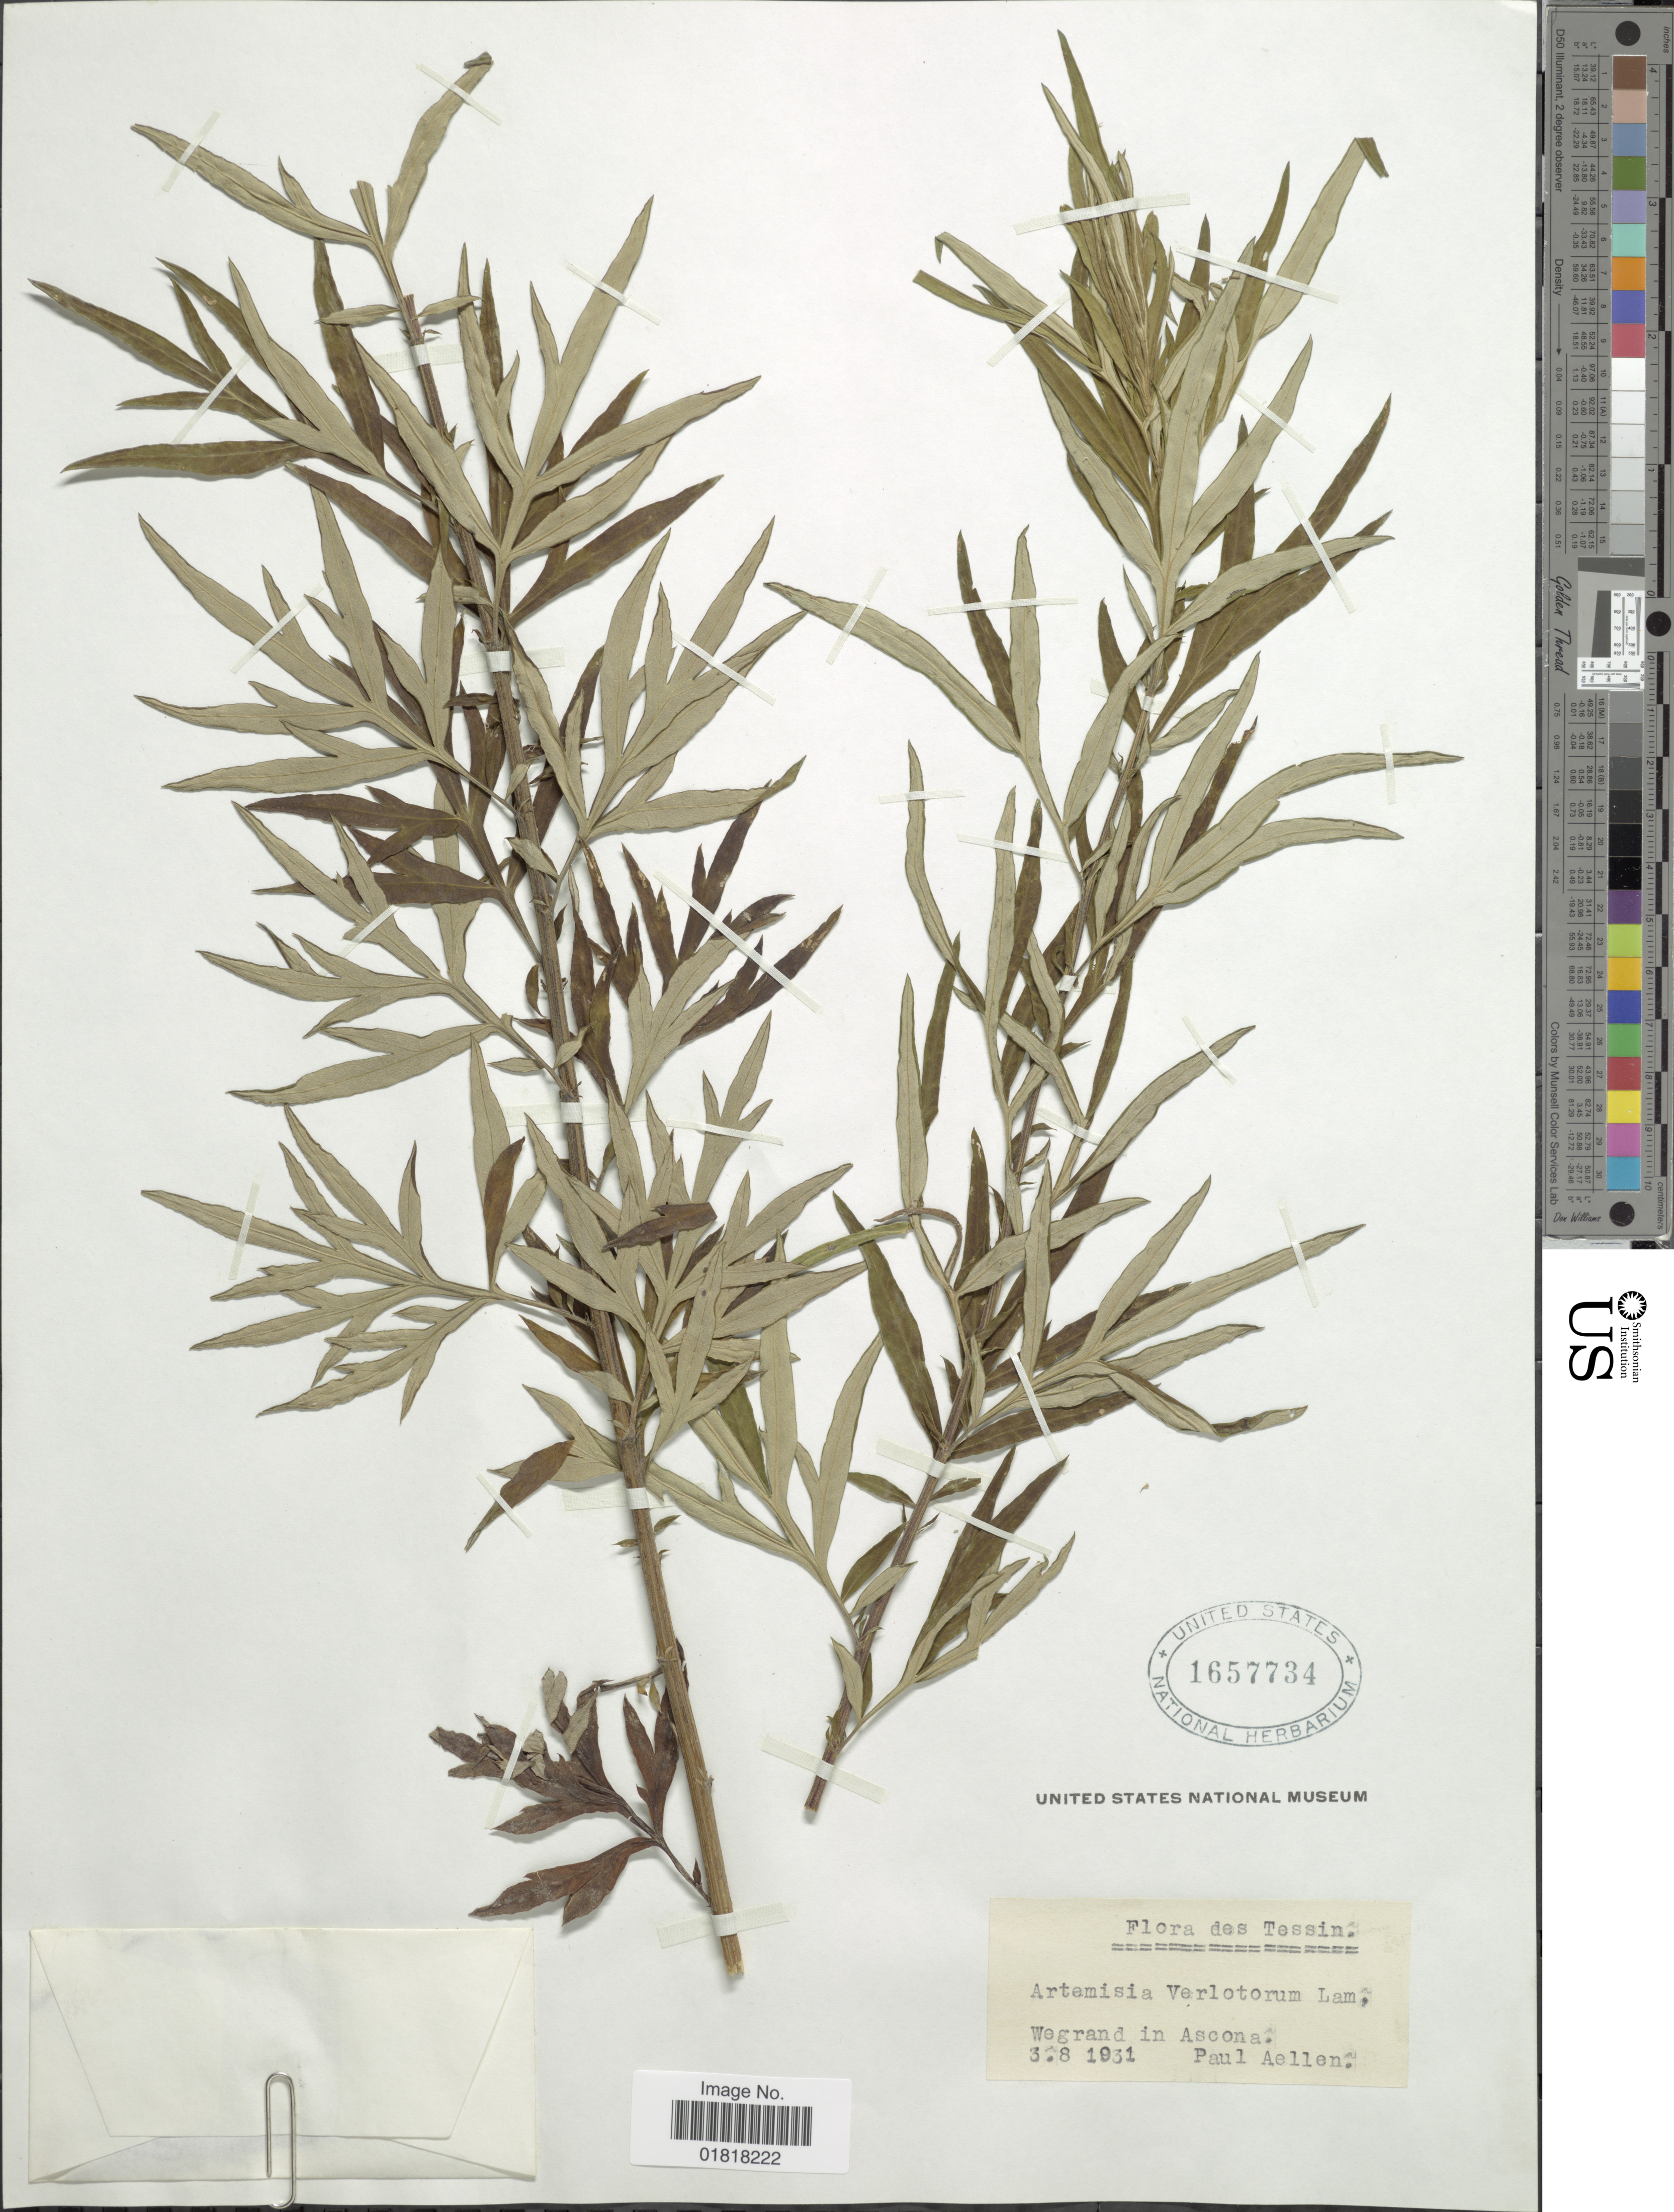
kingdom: Plantae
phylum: Tracheophyta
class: Magnoliopsida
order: Asterales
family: Asteraceae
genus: Artemisia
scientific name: Artemisia verlotorum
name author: Lamotte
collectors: P. Aellen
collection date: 1931-08-03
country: Switzerland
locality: Des Tessin, Wegrand in Ascona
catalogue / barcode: US 1657734